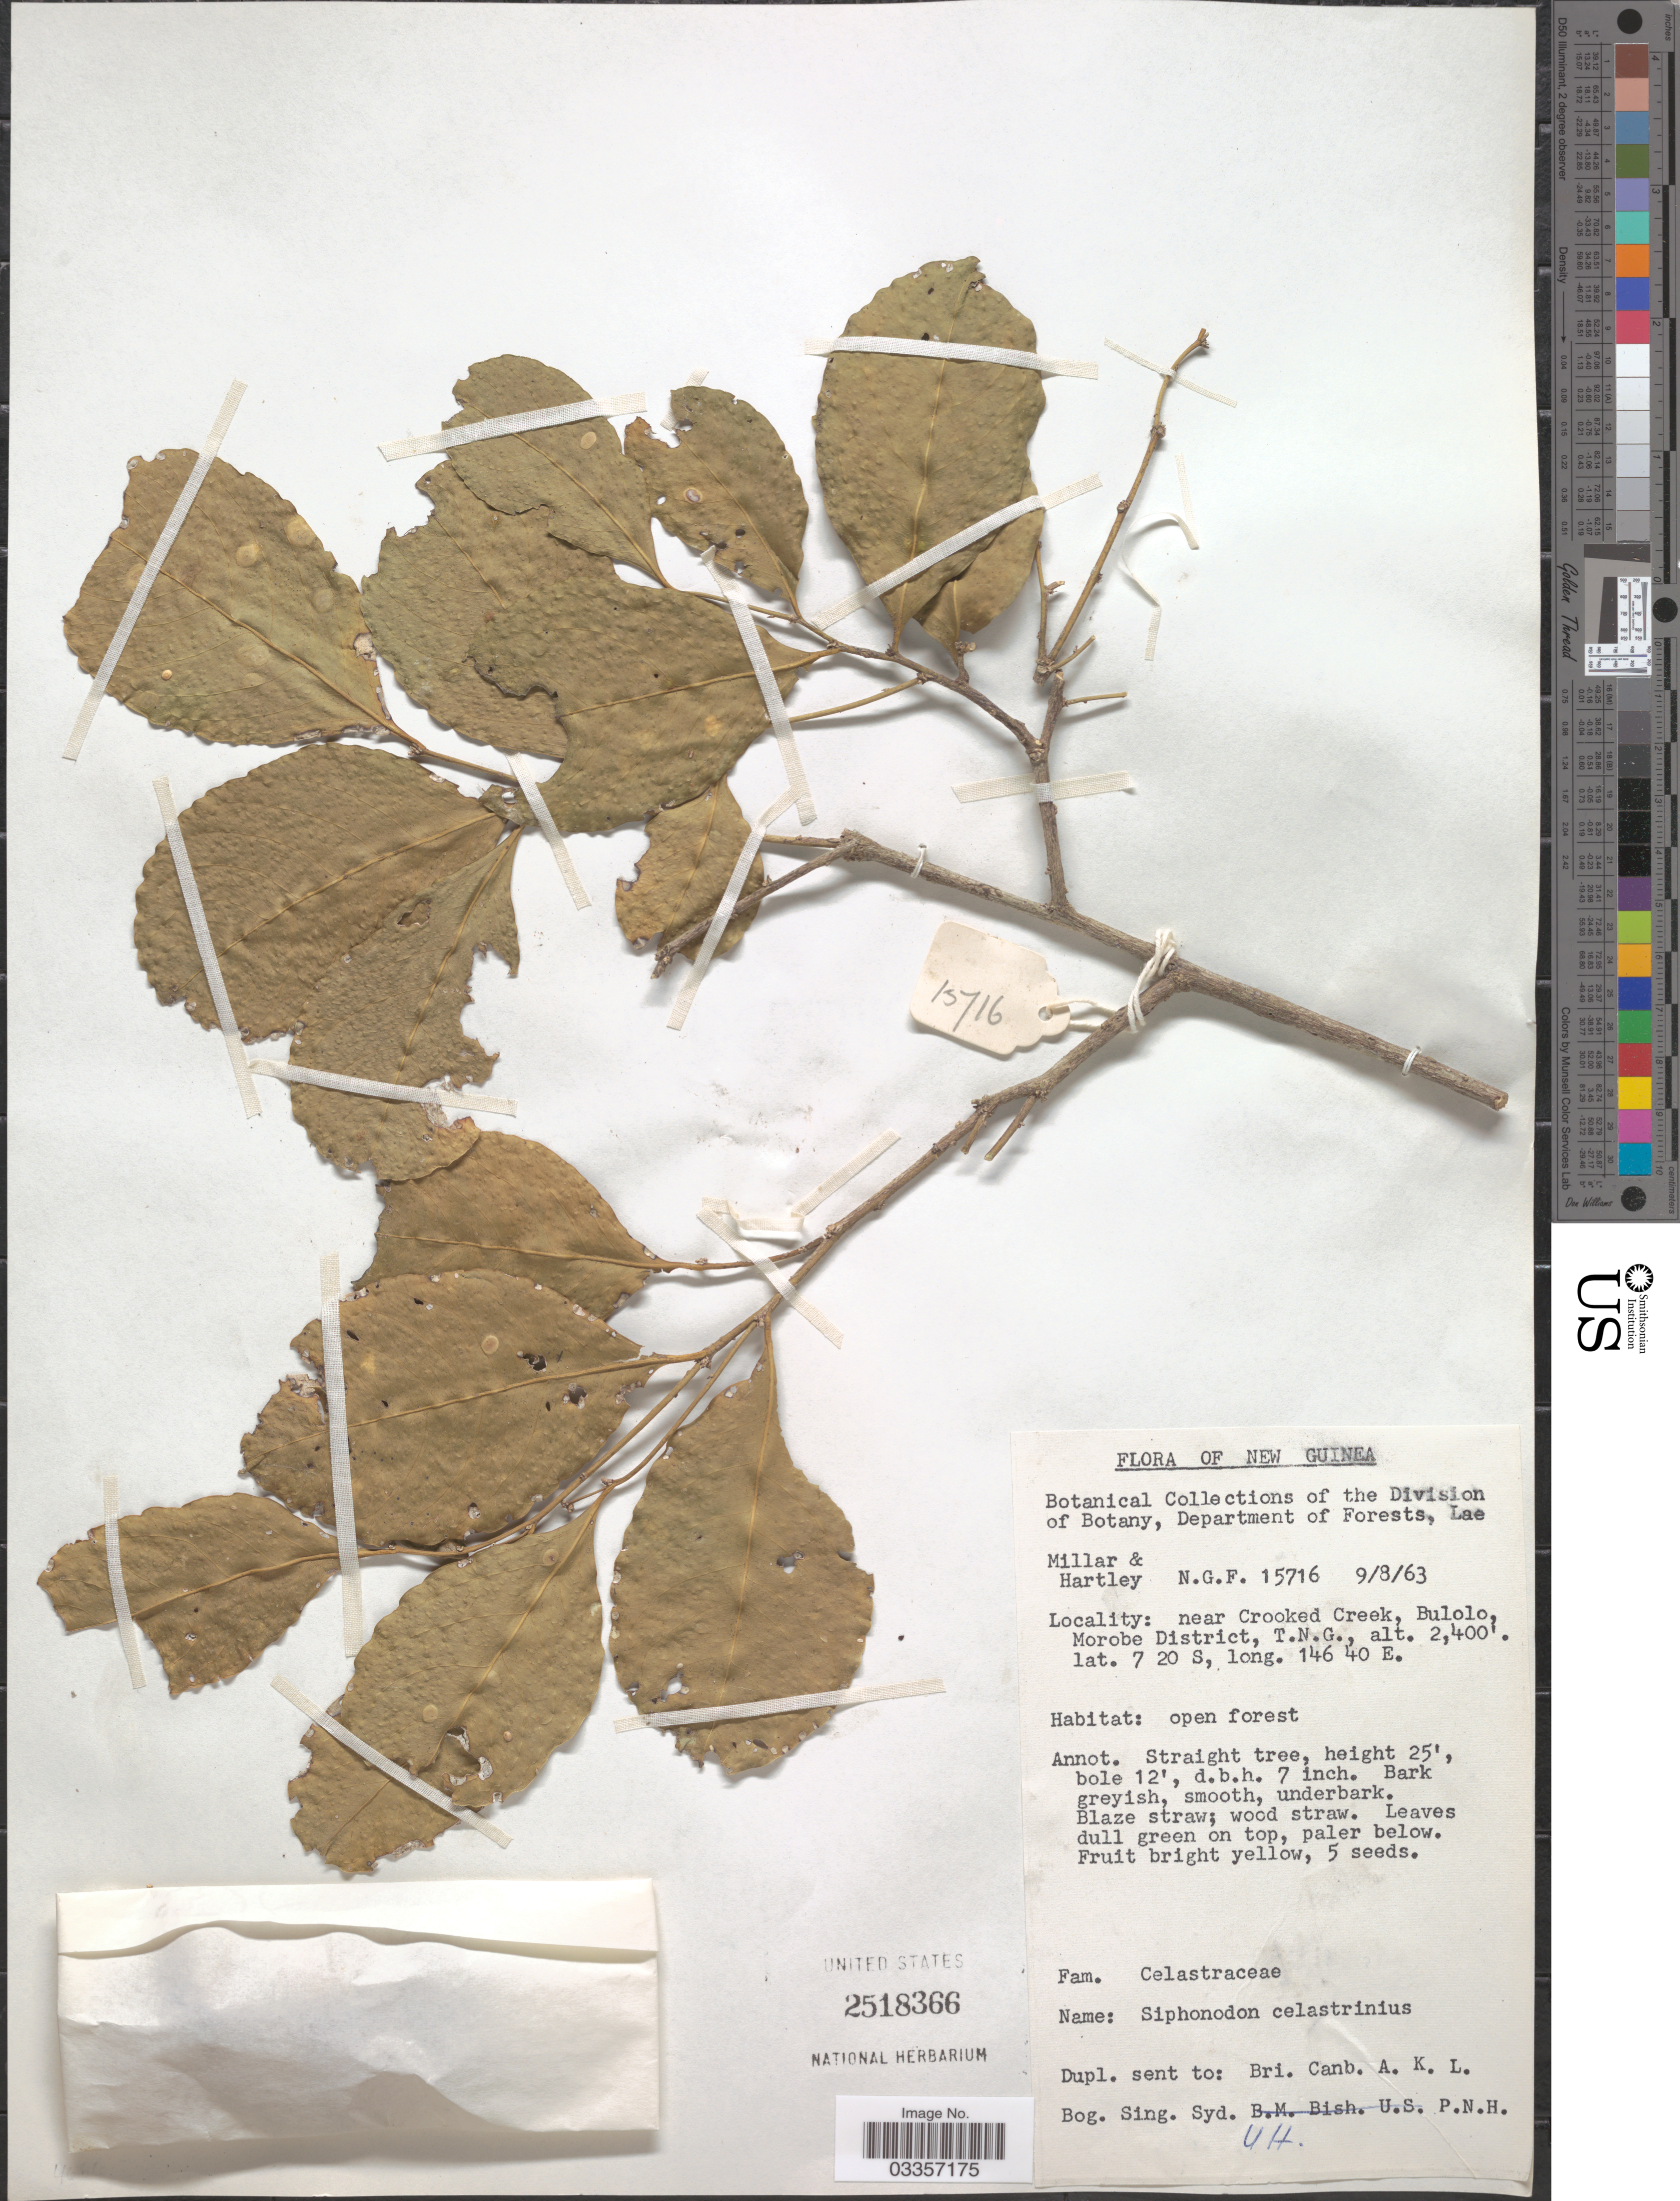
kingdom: Plantae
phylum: Tracheophyta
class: Magnoliopsida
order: Celastrales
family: Celastraceae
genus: Siphonodon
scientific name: Siphonodon celastrineus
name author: Griff.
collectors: -. Millar & -- Hartley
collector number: NGF15716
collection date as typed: Transcribed d/m/y: 9/8/63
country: Papua New Guinea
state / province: Morobe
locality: New Guinea, near Crookes Creek, Bulolo, Morobe District, T.N.G.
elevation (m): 732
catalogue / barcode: US 2518366